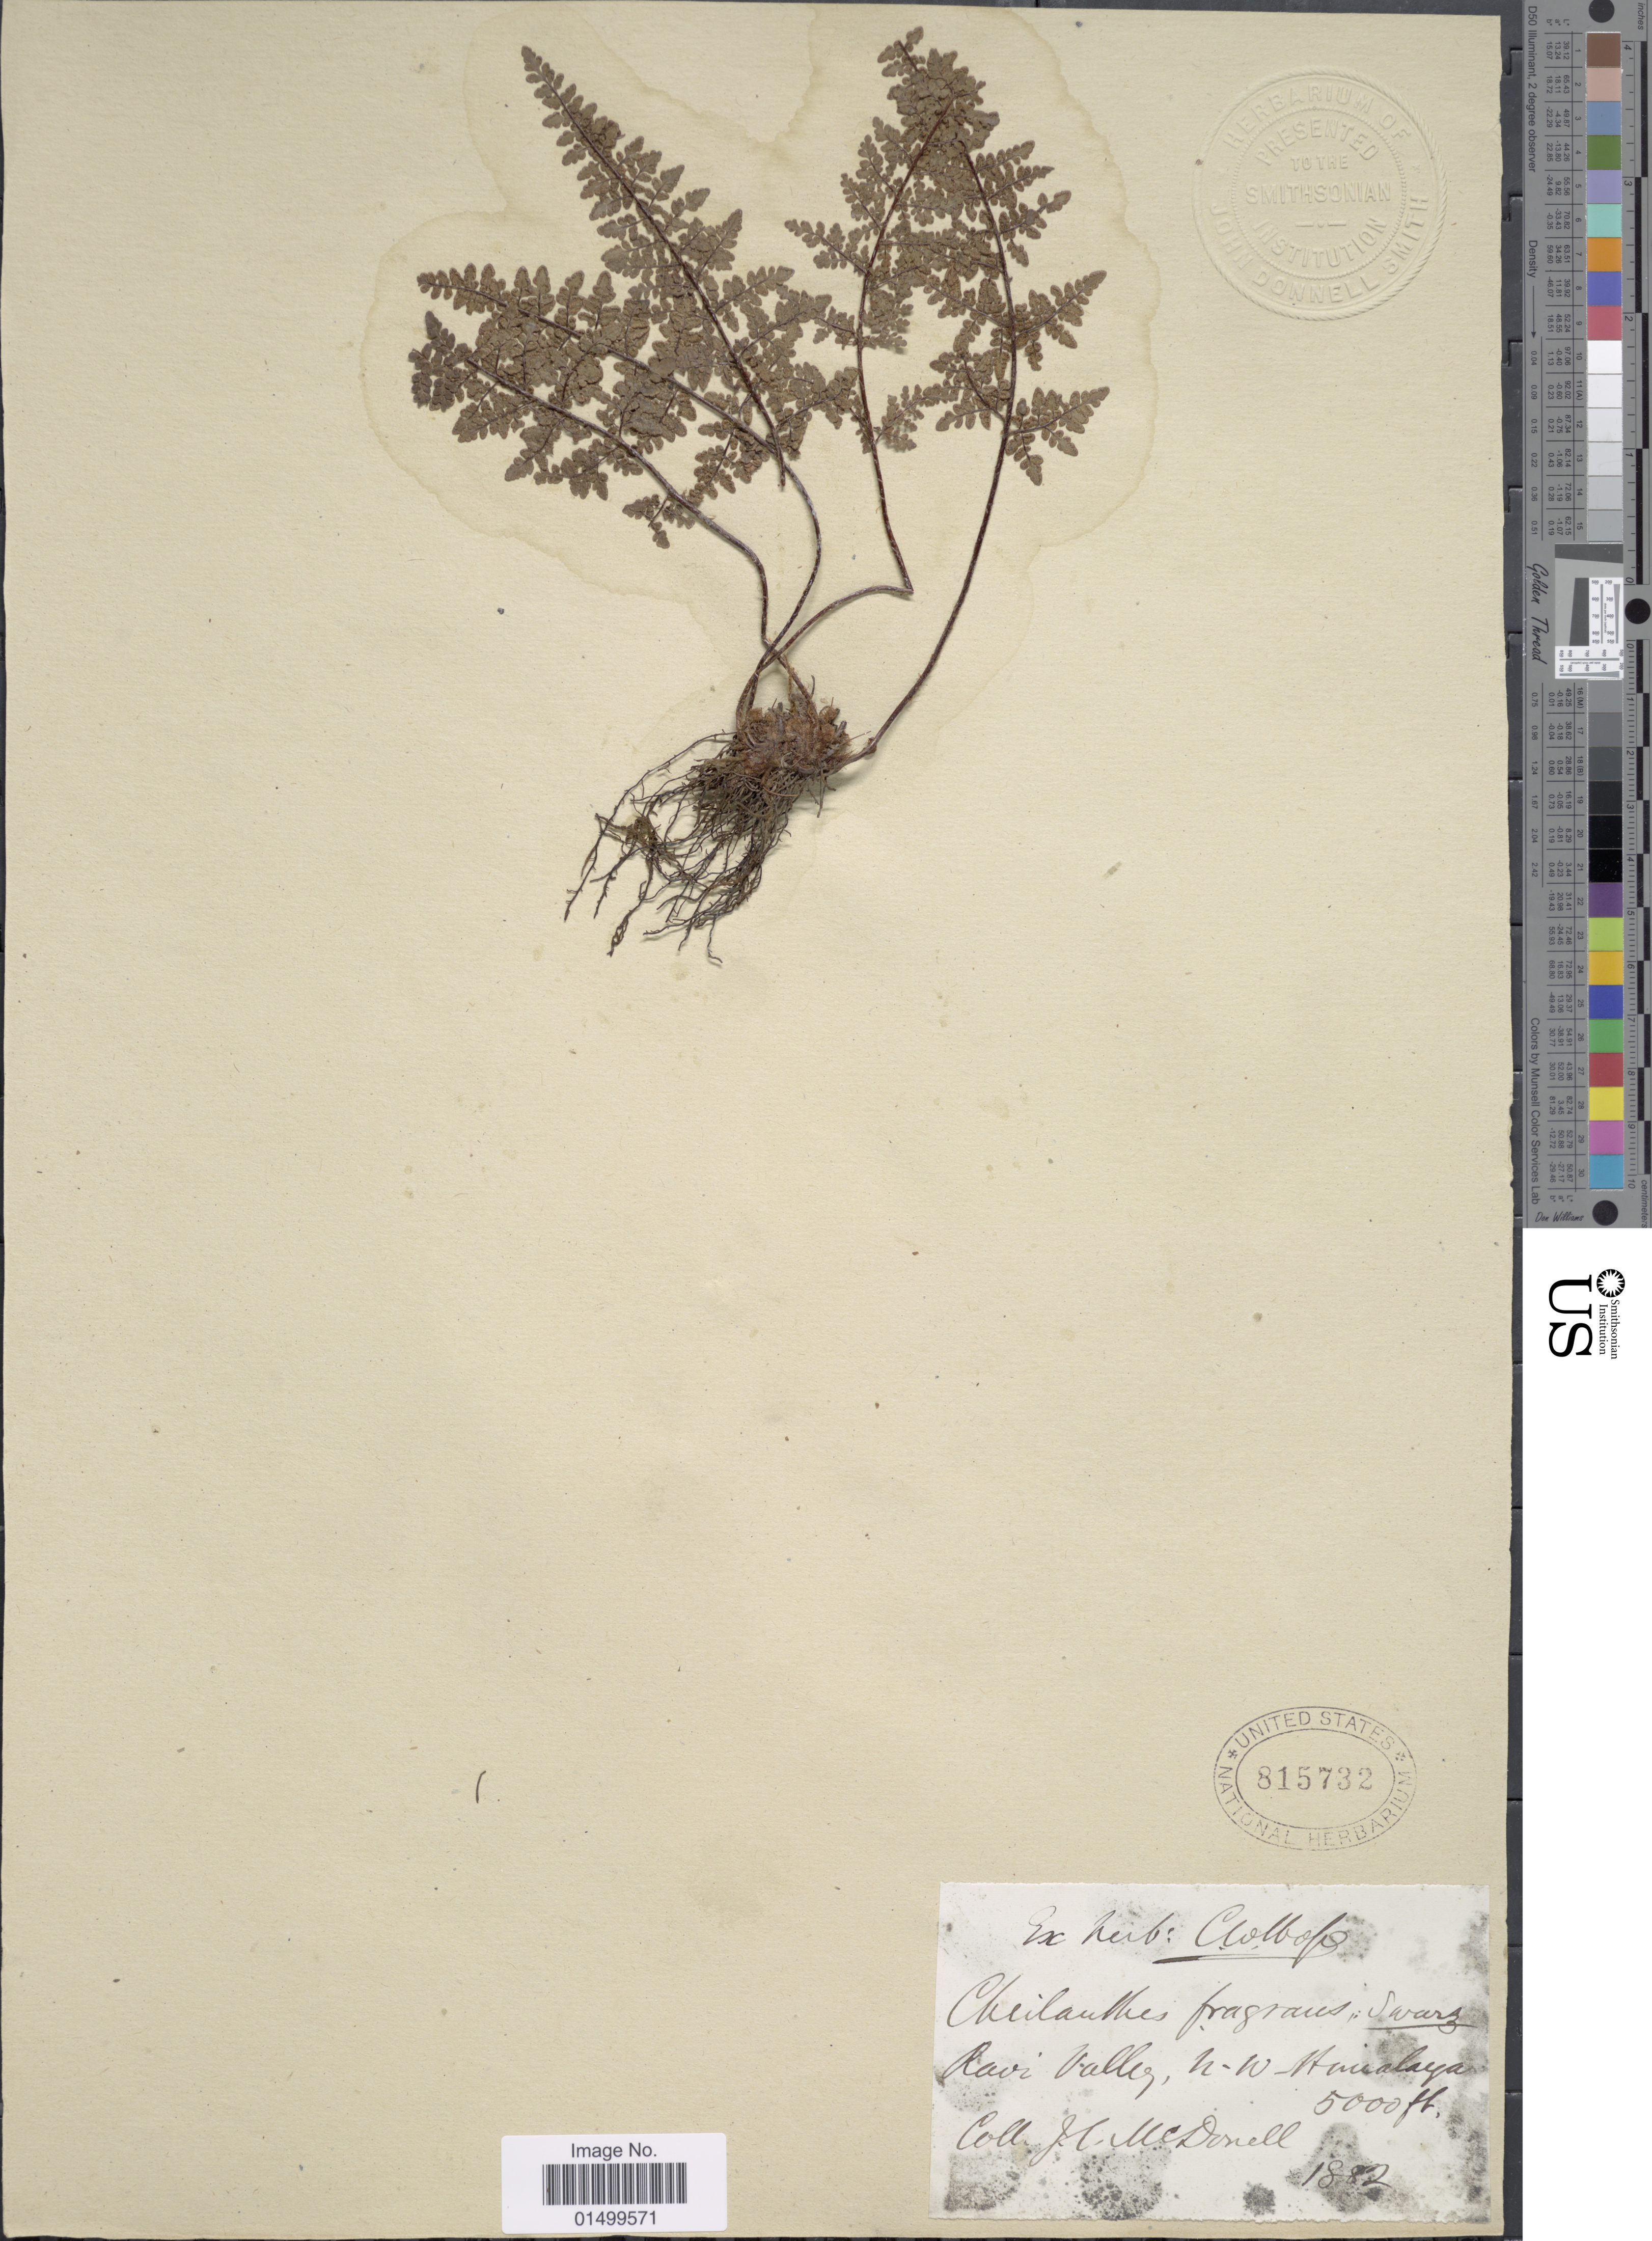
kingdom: Plantae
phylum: Tracheophyta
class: Polypodiopsida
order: Polypodiales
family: Pteridaceae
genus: Cheilanthes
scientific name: Cheilanthes pteridioides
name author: (Reichard) C. Chr.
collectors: J. McDonell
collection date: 1882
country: India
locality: Ravi valley, N-W- Himalaya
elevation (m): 1524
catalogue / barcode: US 815732